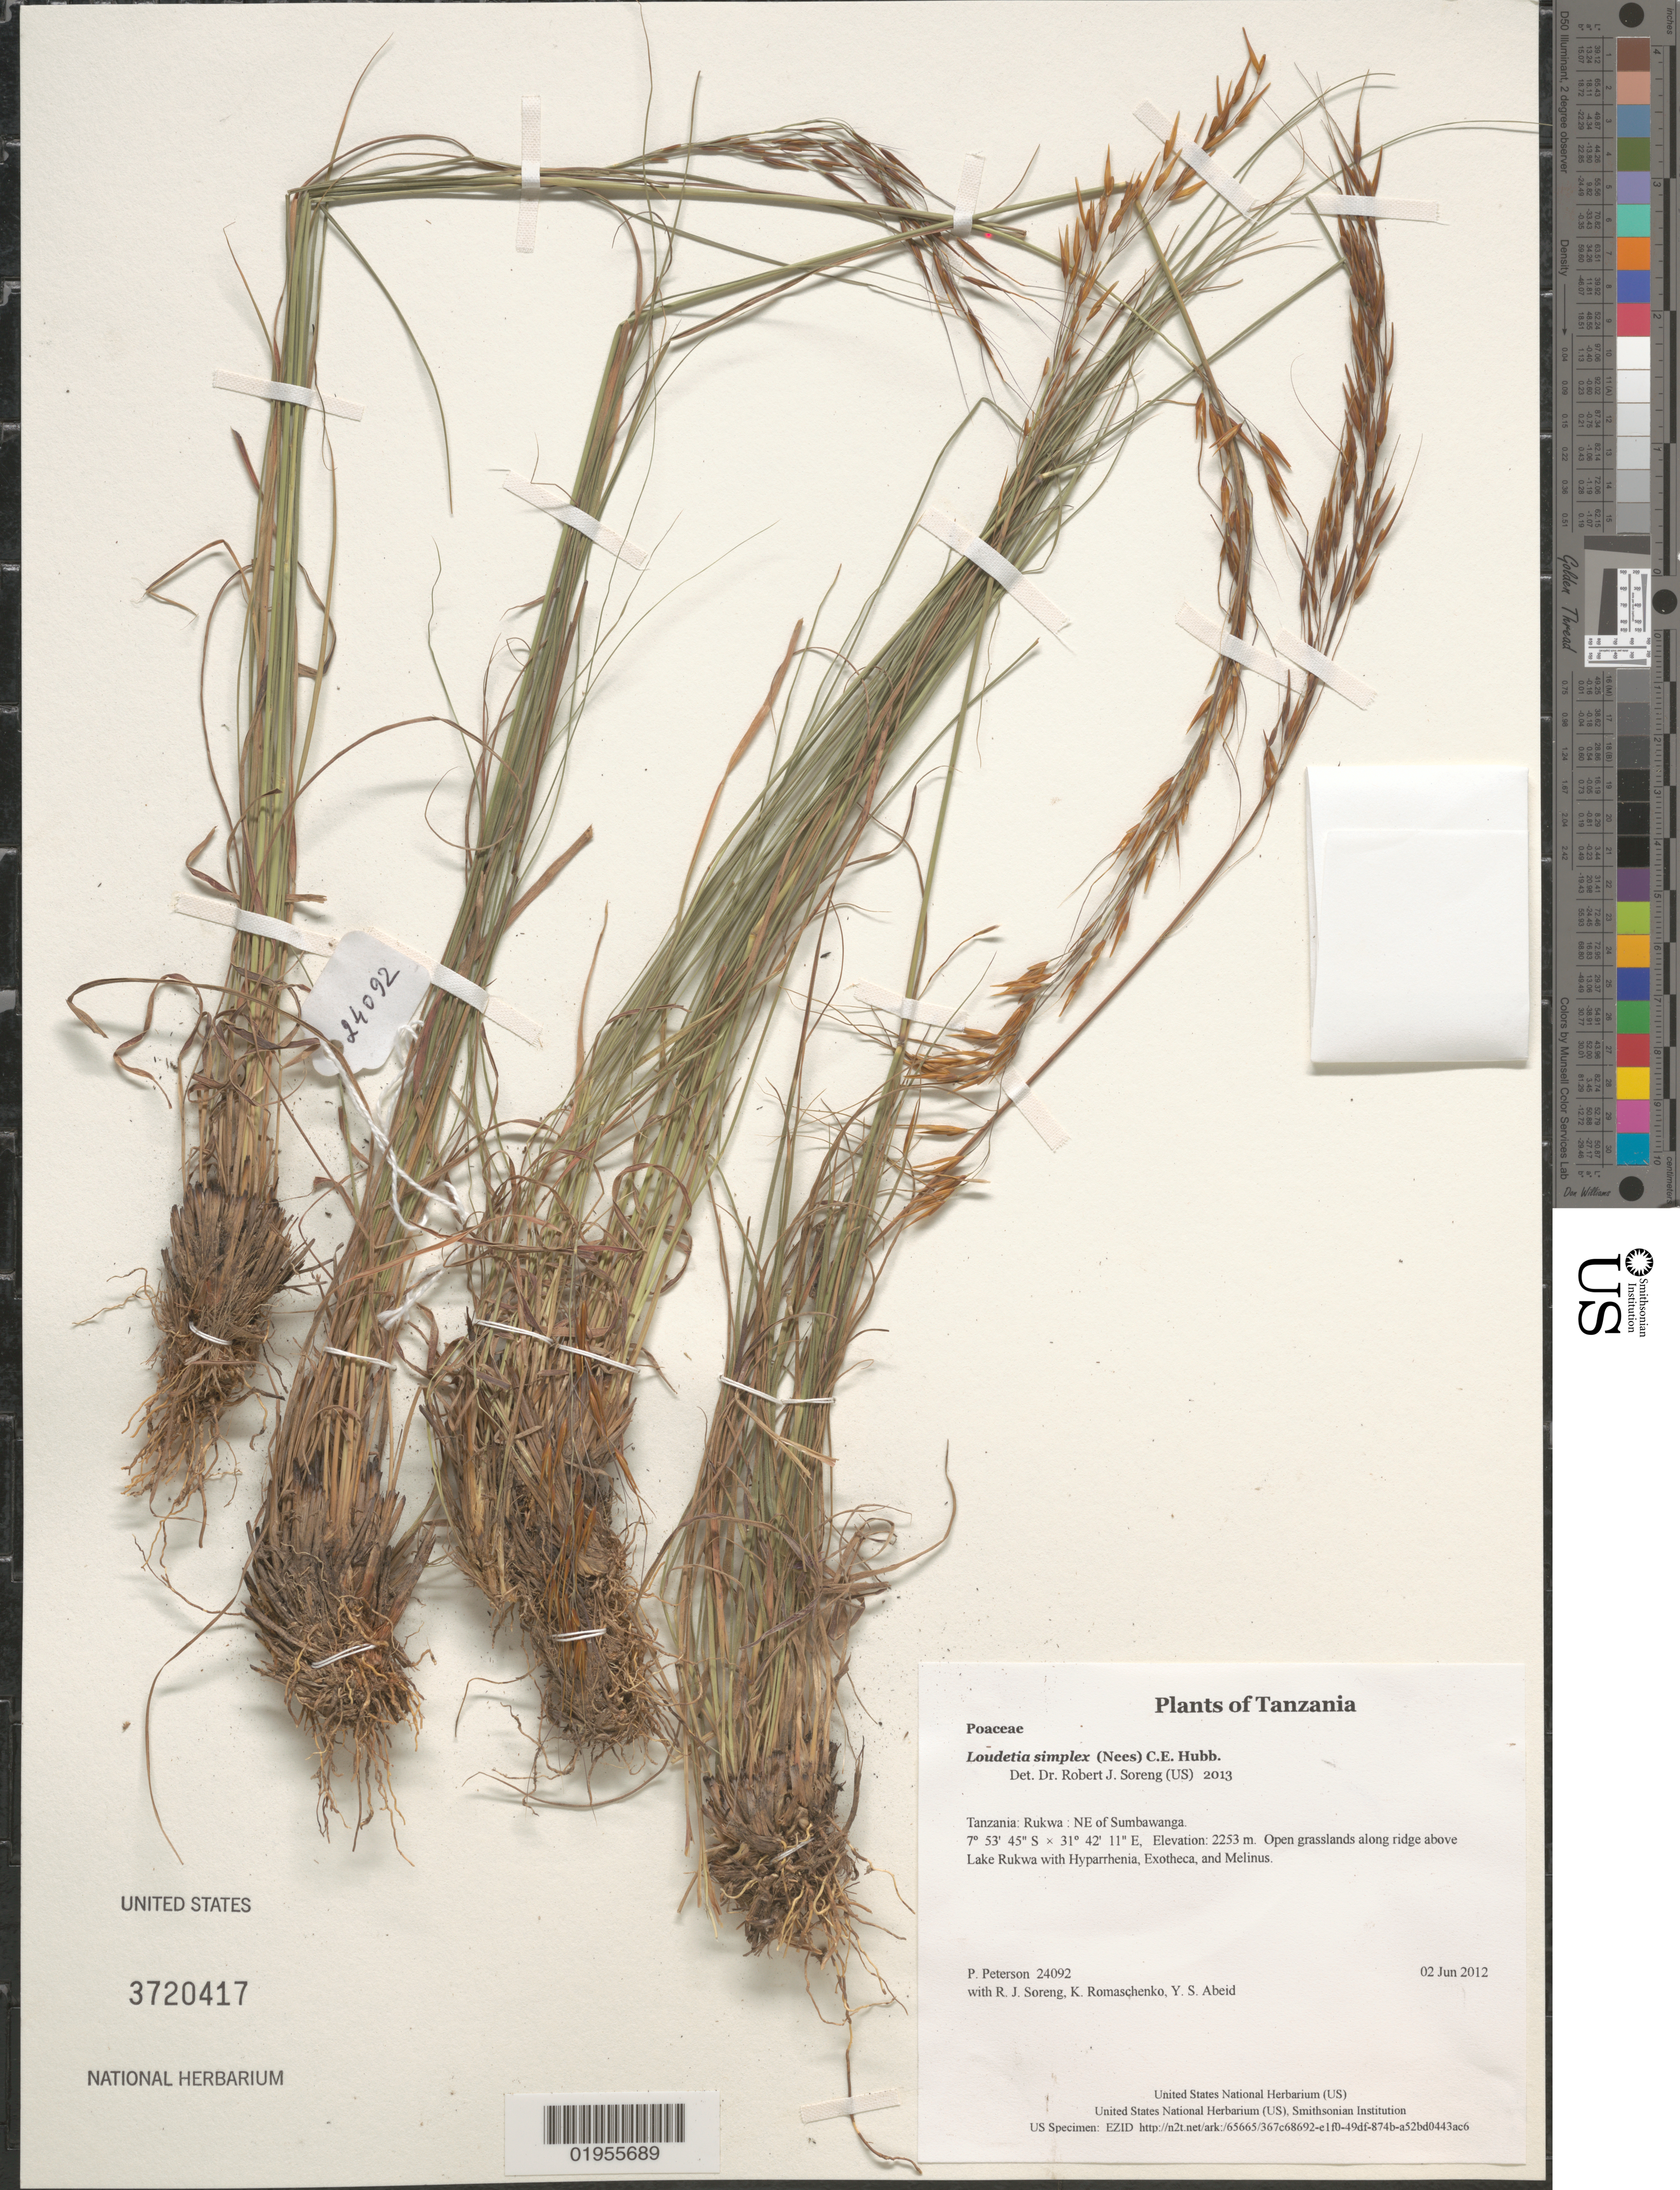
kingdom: Plantae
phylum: Tracheophyta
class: Liliopsida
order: Poales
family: Poaceae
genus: Loudetia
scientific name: Loudetia simplex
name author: (Nees) C.E. Hubb.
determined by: Soreng, Robert J., Research Associate (BOT), Smithsonian Institution - National Museum of Natural History (UNITED STATES)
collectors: P. M. Peterson, R. J. Soreng, K. Romaschenko & Y. Abeid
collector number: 24092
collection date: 2012-06-02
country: Tanzania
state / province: Rukwa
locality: NE of Sumbawanga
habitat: Open grasslands along ridge above Lake Rukwa with Hyparrhenia, Exotheca, and Melinus.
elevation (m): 2253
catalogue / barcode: US 3720417